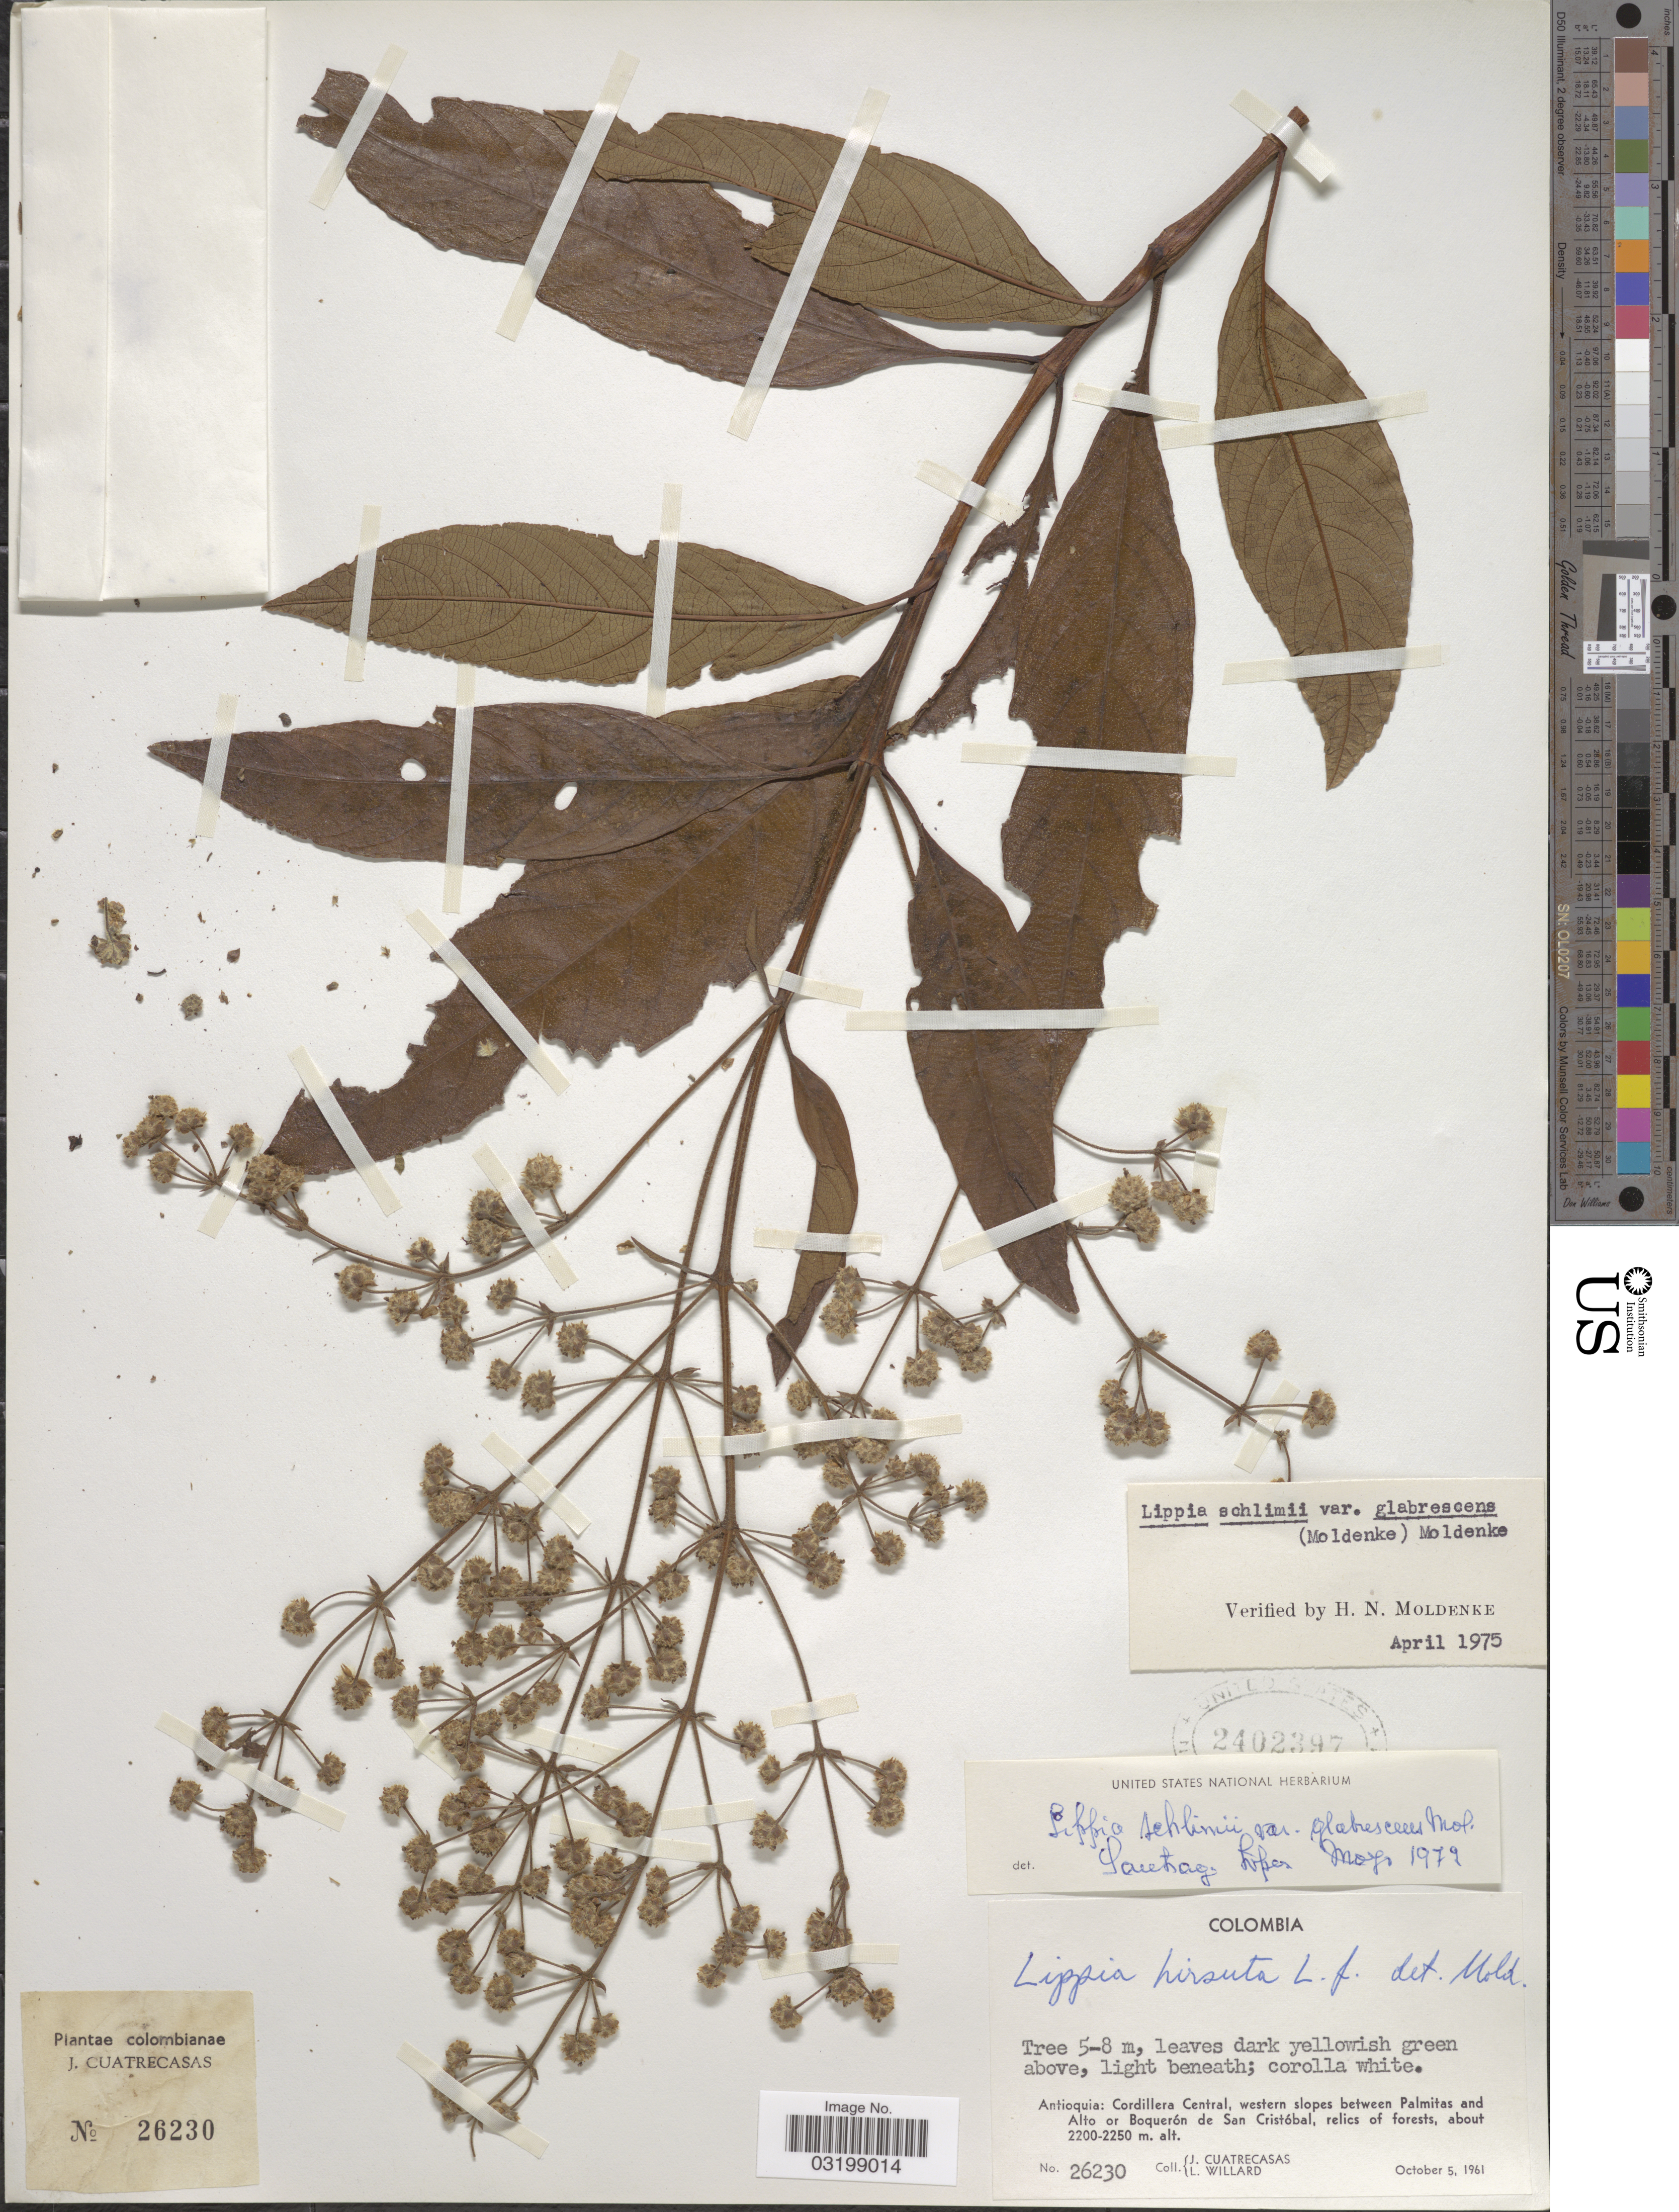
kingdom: Plantae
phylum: Tracheophyta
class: Magnoliopsida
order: Lamiales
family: Verbenaceae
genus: Lippia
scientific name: Lippia hirsuta var. glabrescens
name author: Moldenke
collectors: J. Cuatrecasas & L. Willard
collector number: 26230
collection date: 1961-10-05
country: Colombia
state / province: Antioquia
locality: Cordillera Central, western slopes between Palmitas and Alto or Boquerón de San Cristóbal.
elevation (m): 2200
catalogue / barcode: US 2402397